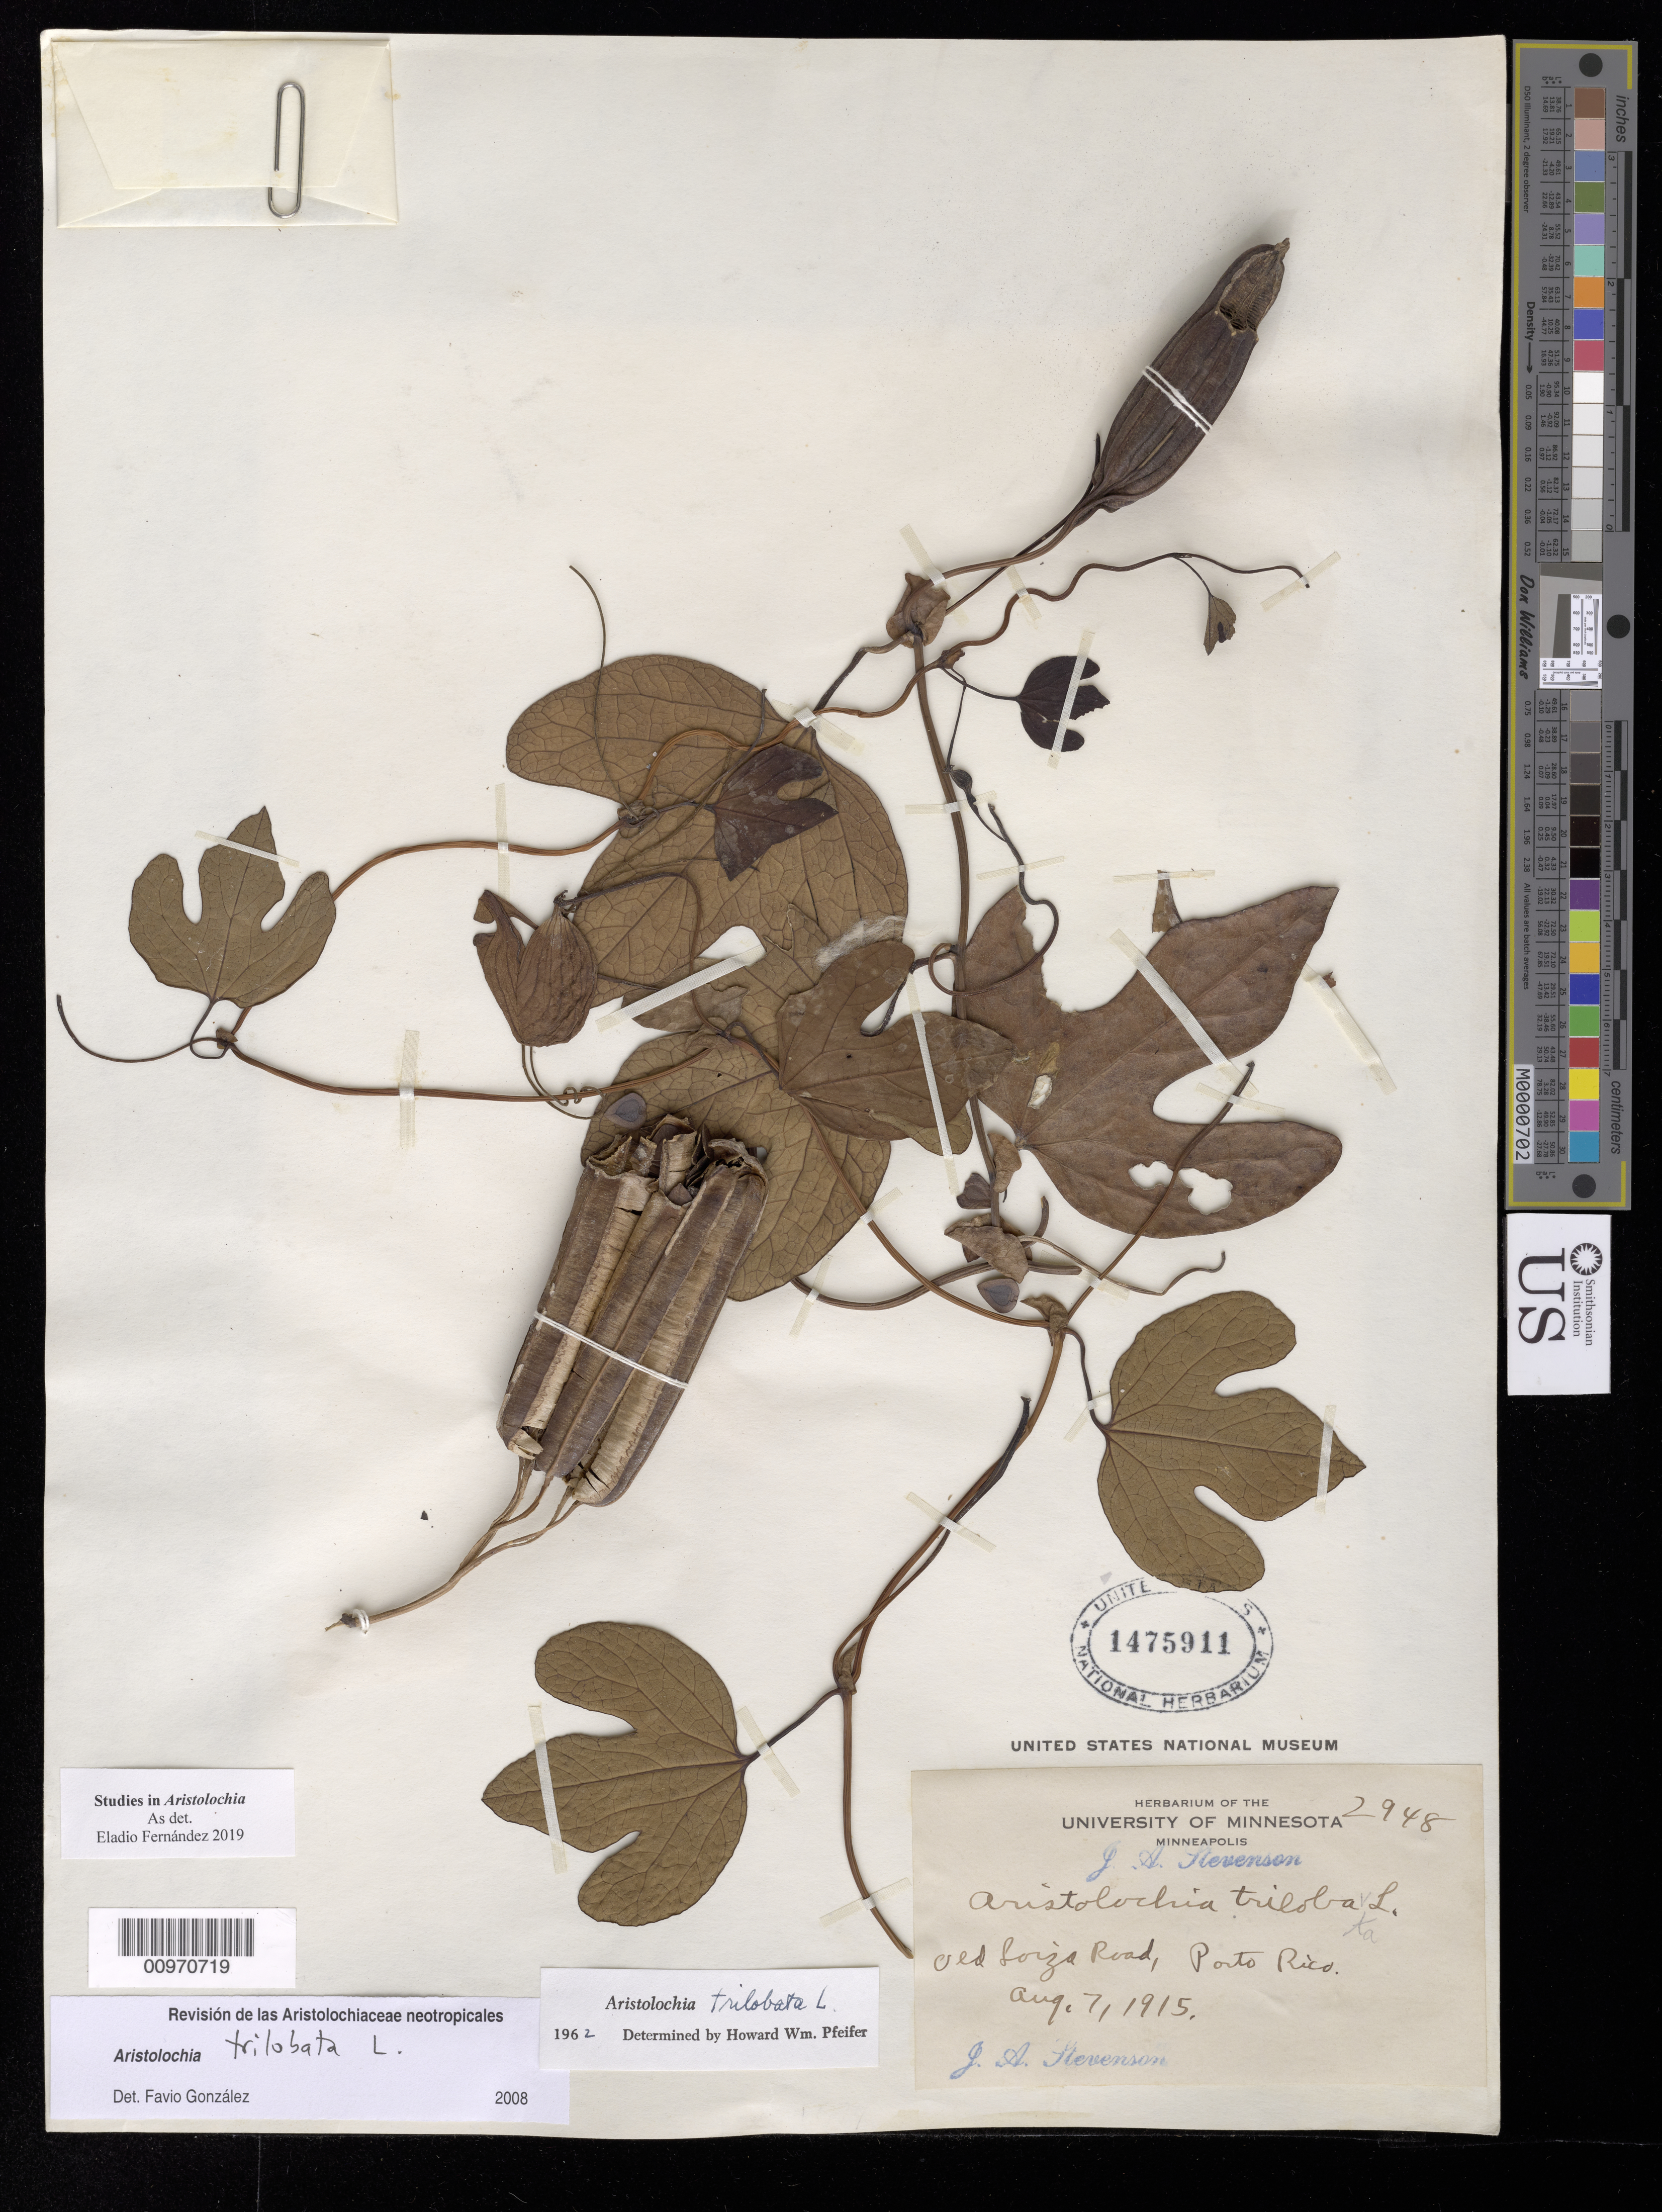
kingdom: Plantae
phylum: Tracheophyta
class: Magnoliopsida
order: Piperales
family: Aristolochiaceae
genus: Aristolochia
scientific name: Aristolochia trilobata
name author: L.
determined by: González, F., (COL), Universidad Nacional de Colombia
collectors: J. Stevenson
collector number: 2948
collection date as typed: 07 Aug 1915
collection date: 1915-08-07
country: Puerto Rico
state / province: Loíza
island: Puerto Rico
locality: Old Loiza Road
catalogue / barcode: US 1475911